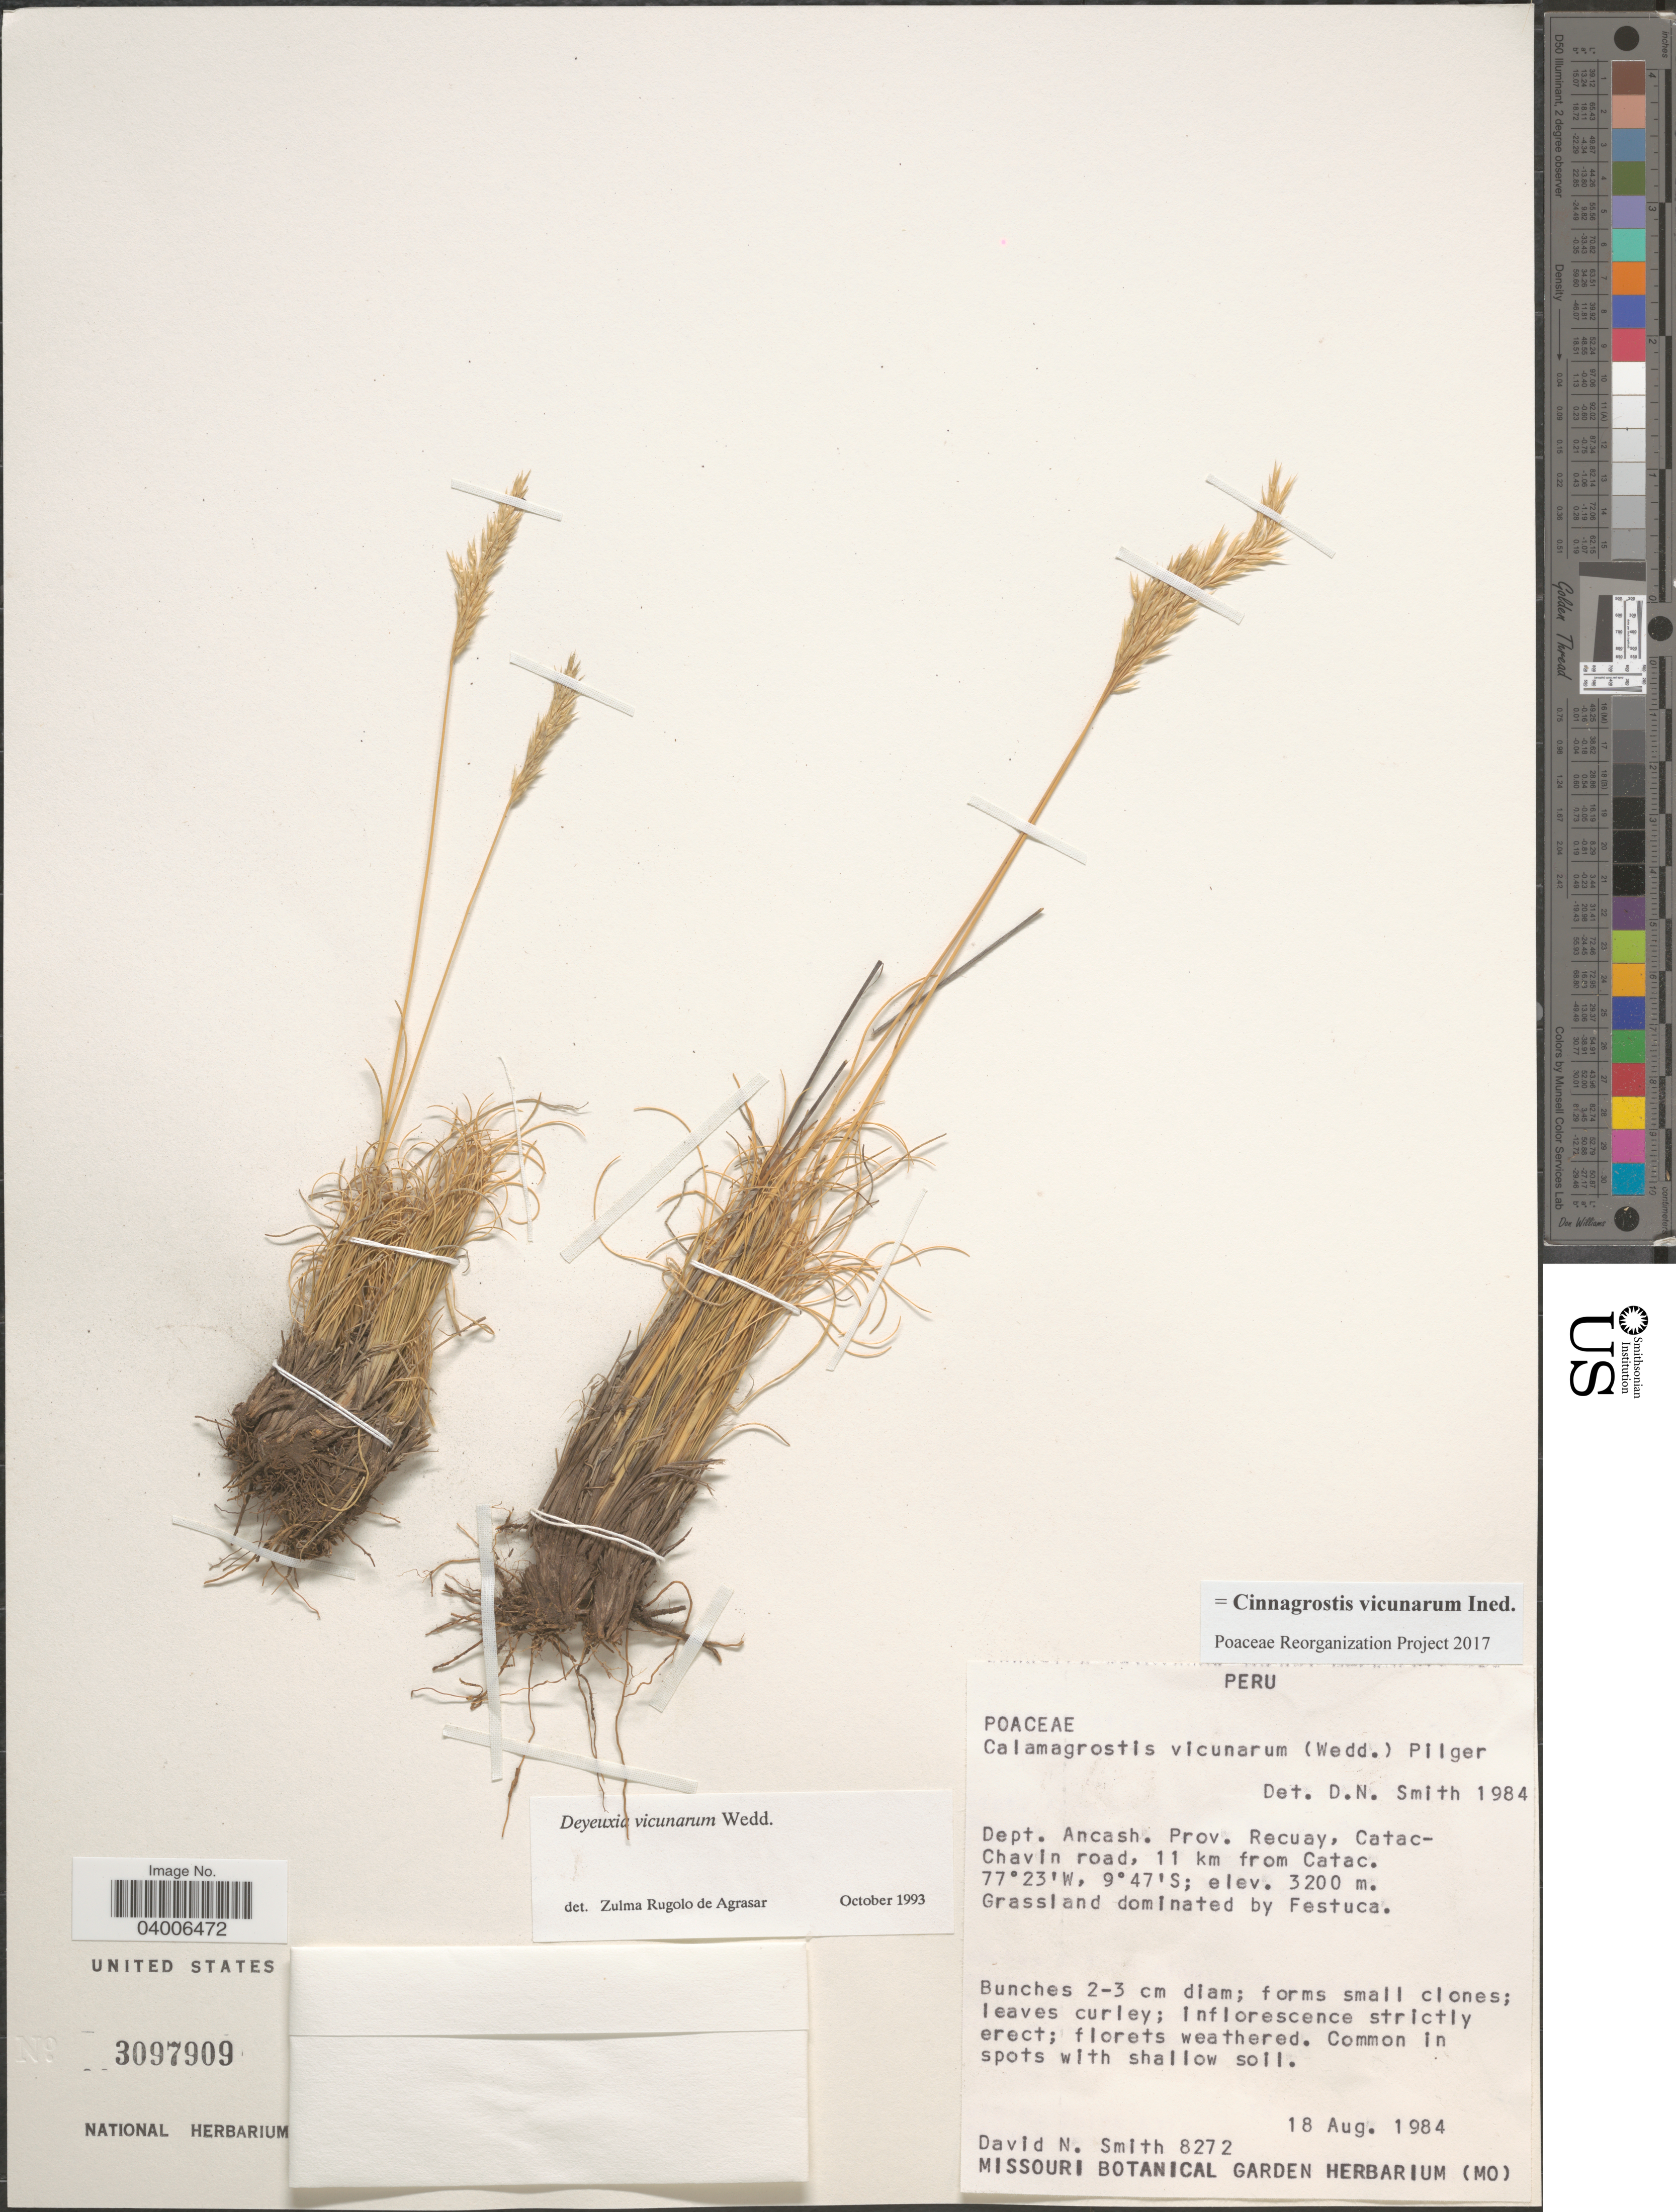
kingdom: Plantae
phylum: Tracheophyta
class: Liliopsida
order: Poales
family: Poaceae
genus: Cinnagrostis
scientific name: Cinnagrostis vicunarum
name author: (Wedd.) P.M. Peterson et al.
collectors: D. Smith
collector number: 8272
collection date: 1984-08-18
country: Peru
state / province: Ancash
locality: Dept. Ancash. Prov. Recuay, Catac-Chavin road, 11 km from Catac.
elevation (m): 3200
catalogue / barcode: US 3097909